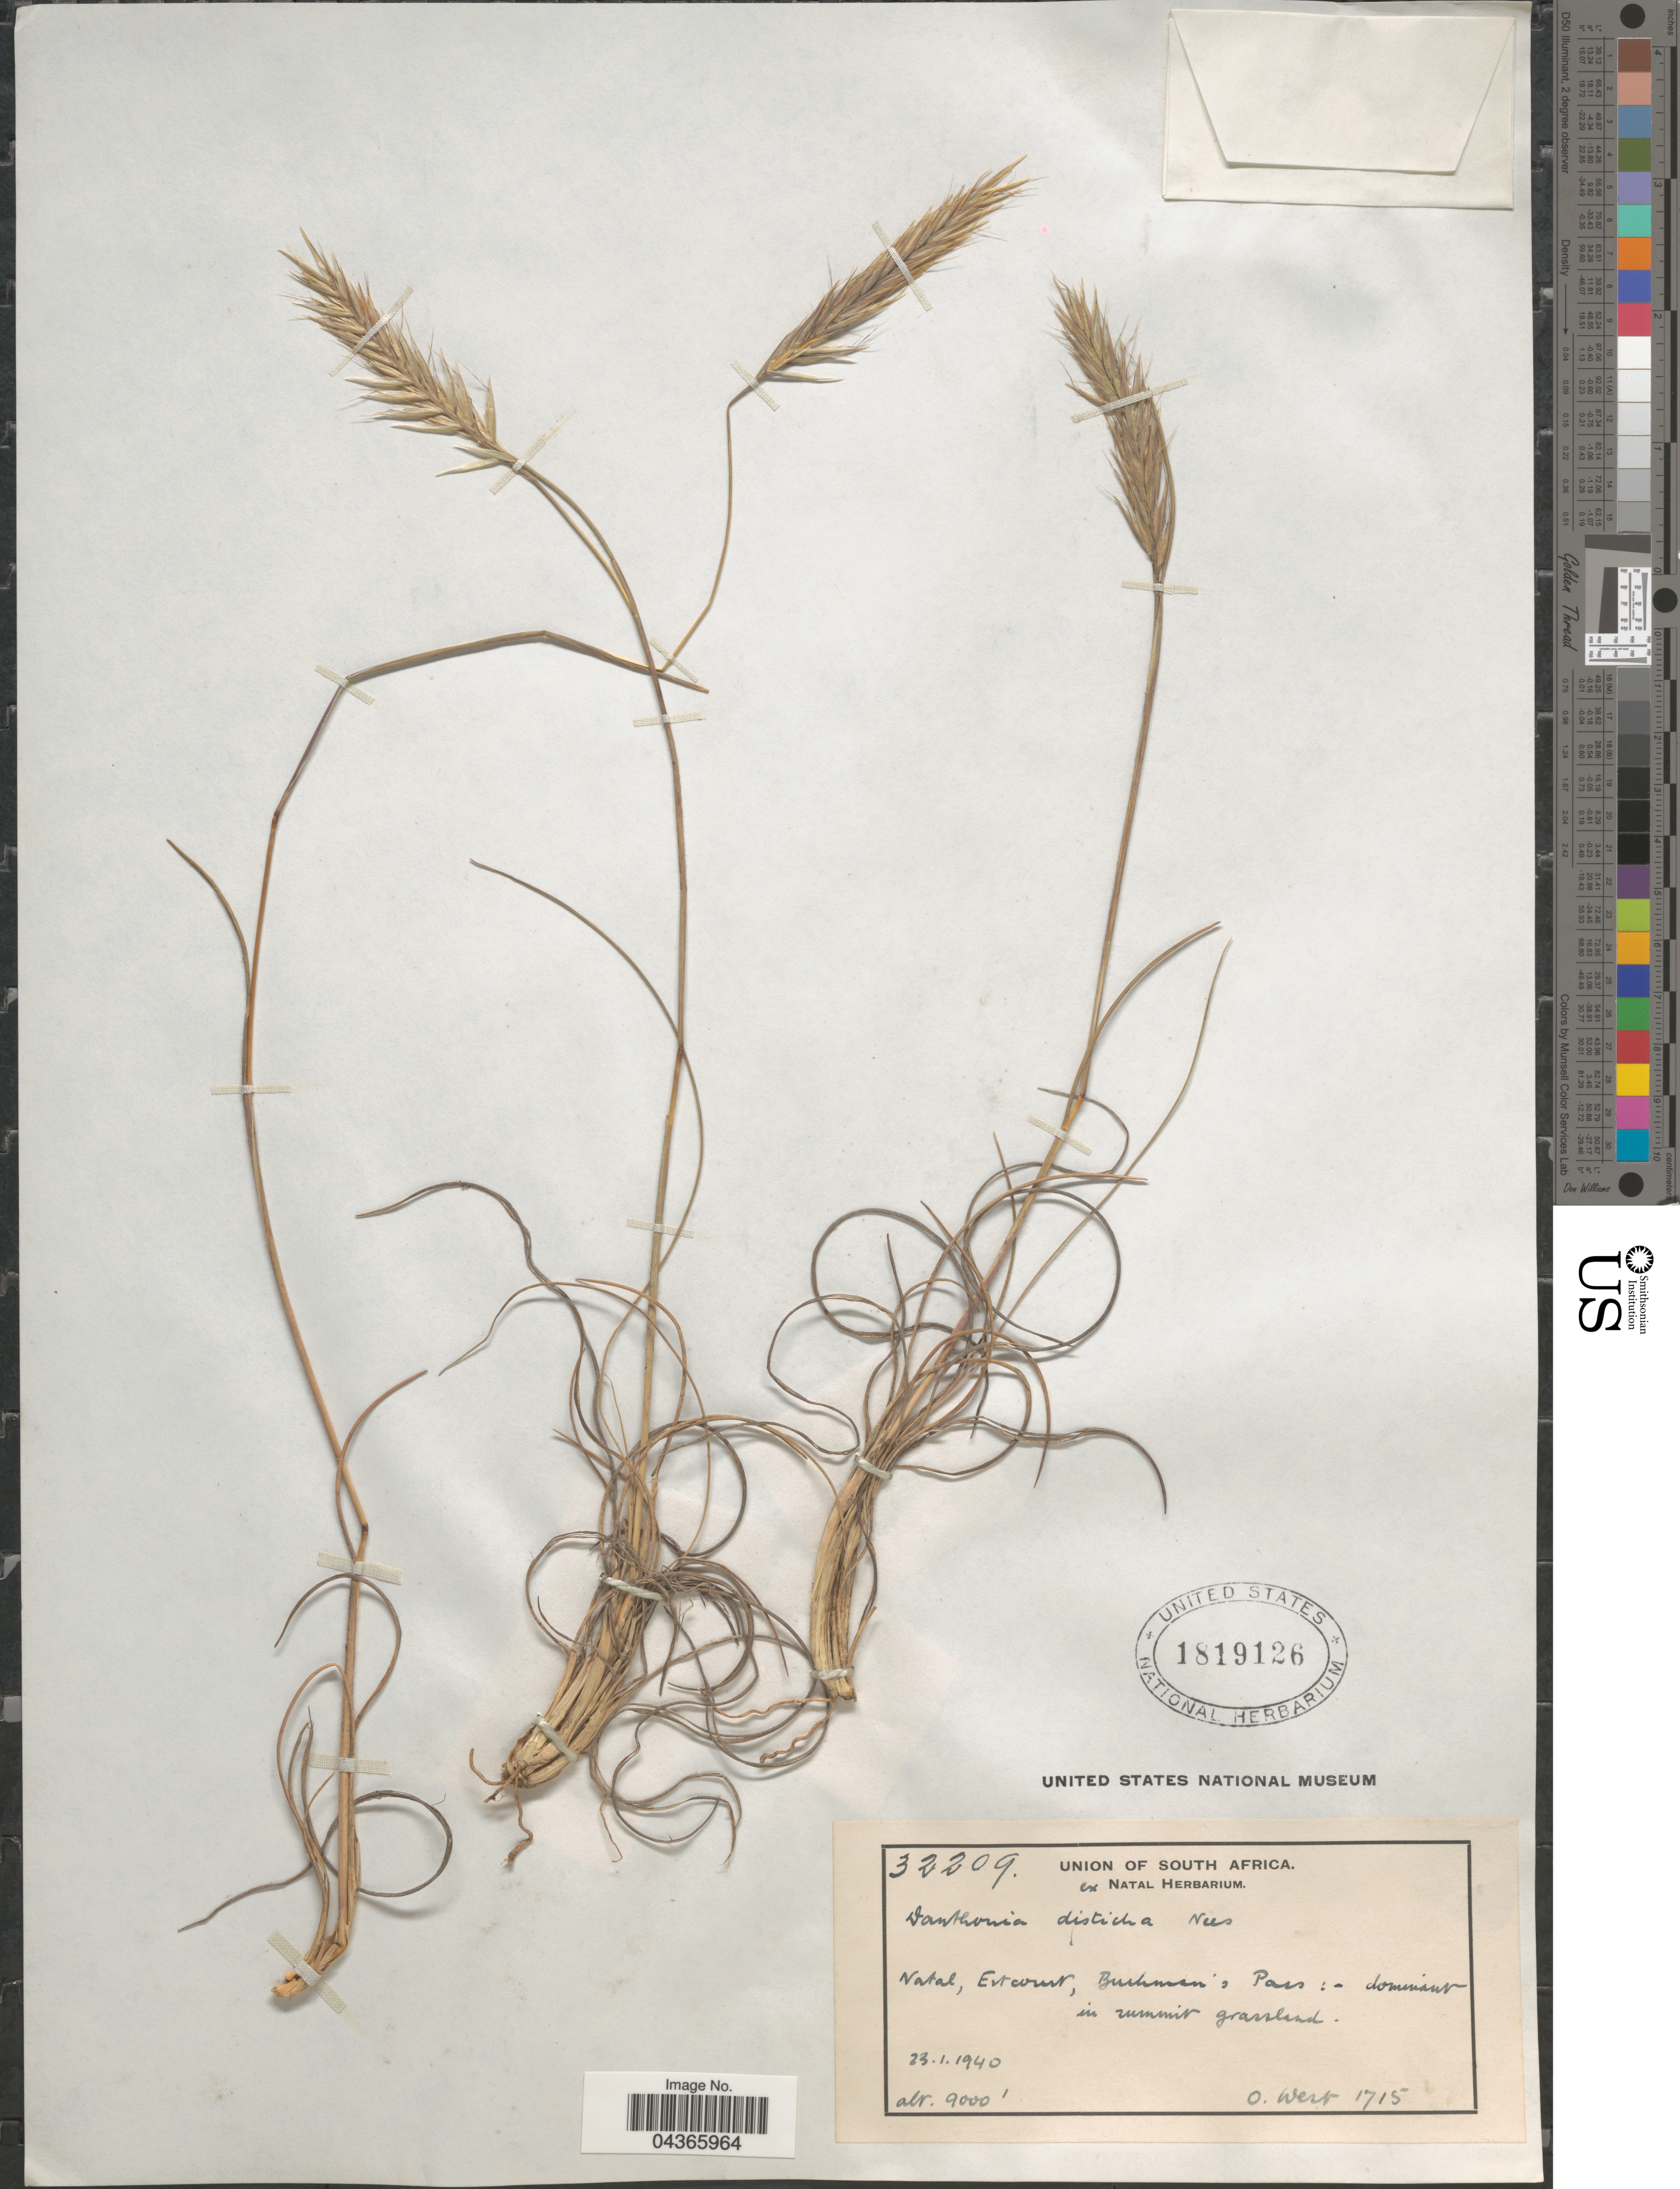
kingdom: Plantae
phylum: Tracheophyta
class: Liliopsida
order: Poales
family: Poaceae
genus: Tenaxia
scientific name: Tenaxia disticha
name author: (Nees) N.P. Barker & H.P. Linder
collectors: O. West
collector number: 1715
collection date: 1940-01-23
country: South Africa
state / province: KwaZulu-Natal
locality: Union of South Africa. Natal, Estcourt, Bushman's Pass.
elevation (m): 2743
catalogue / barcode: US 1819126